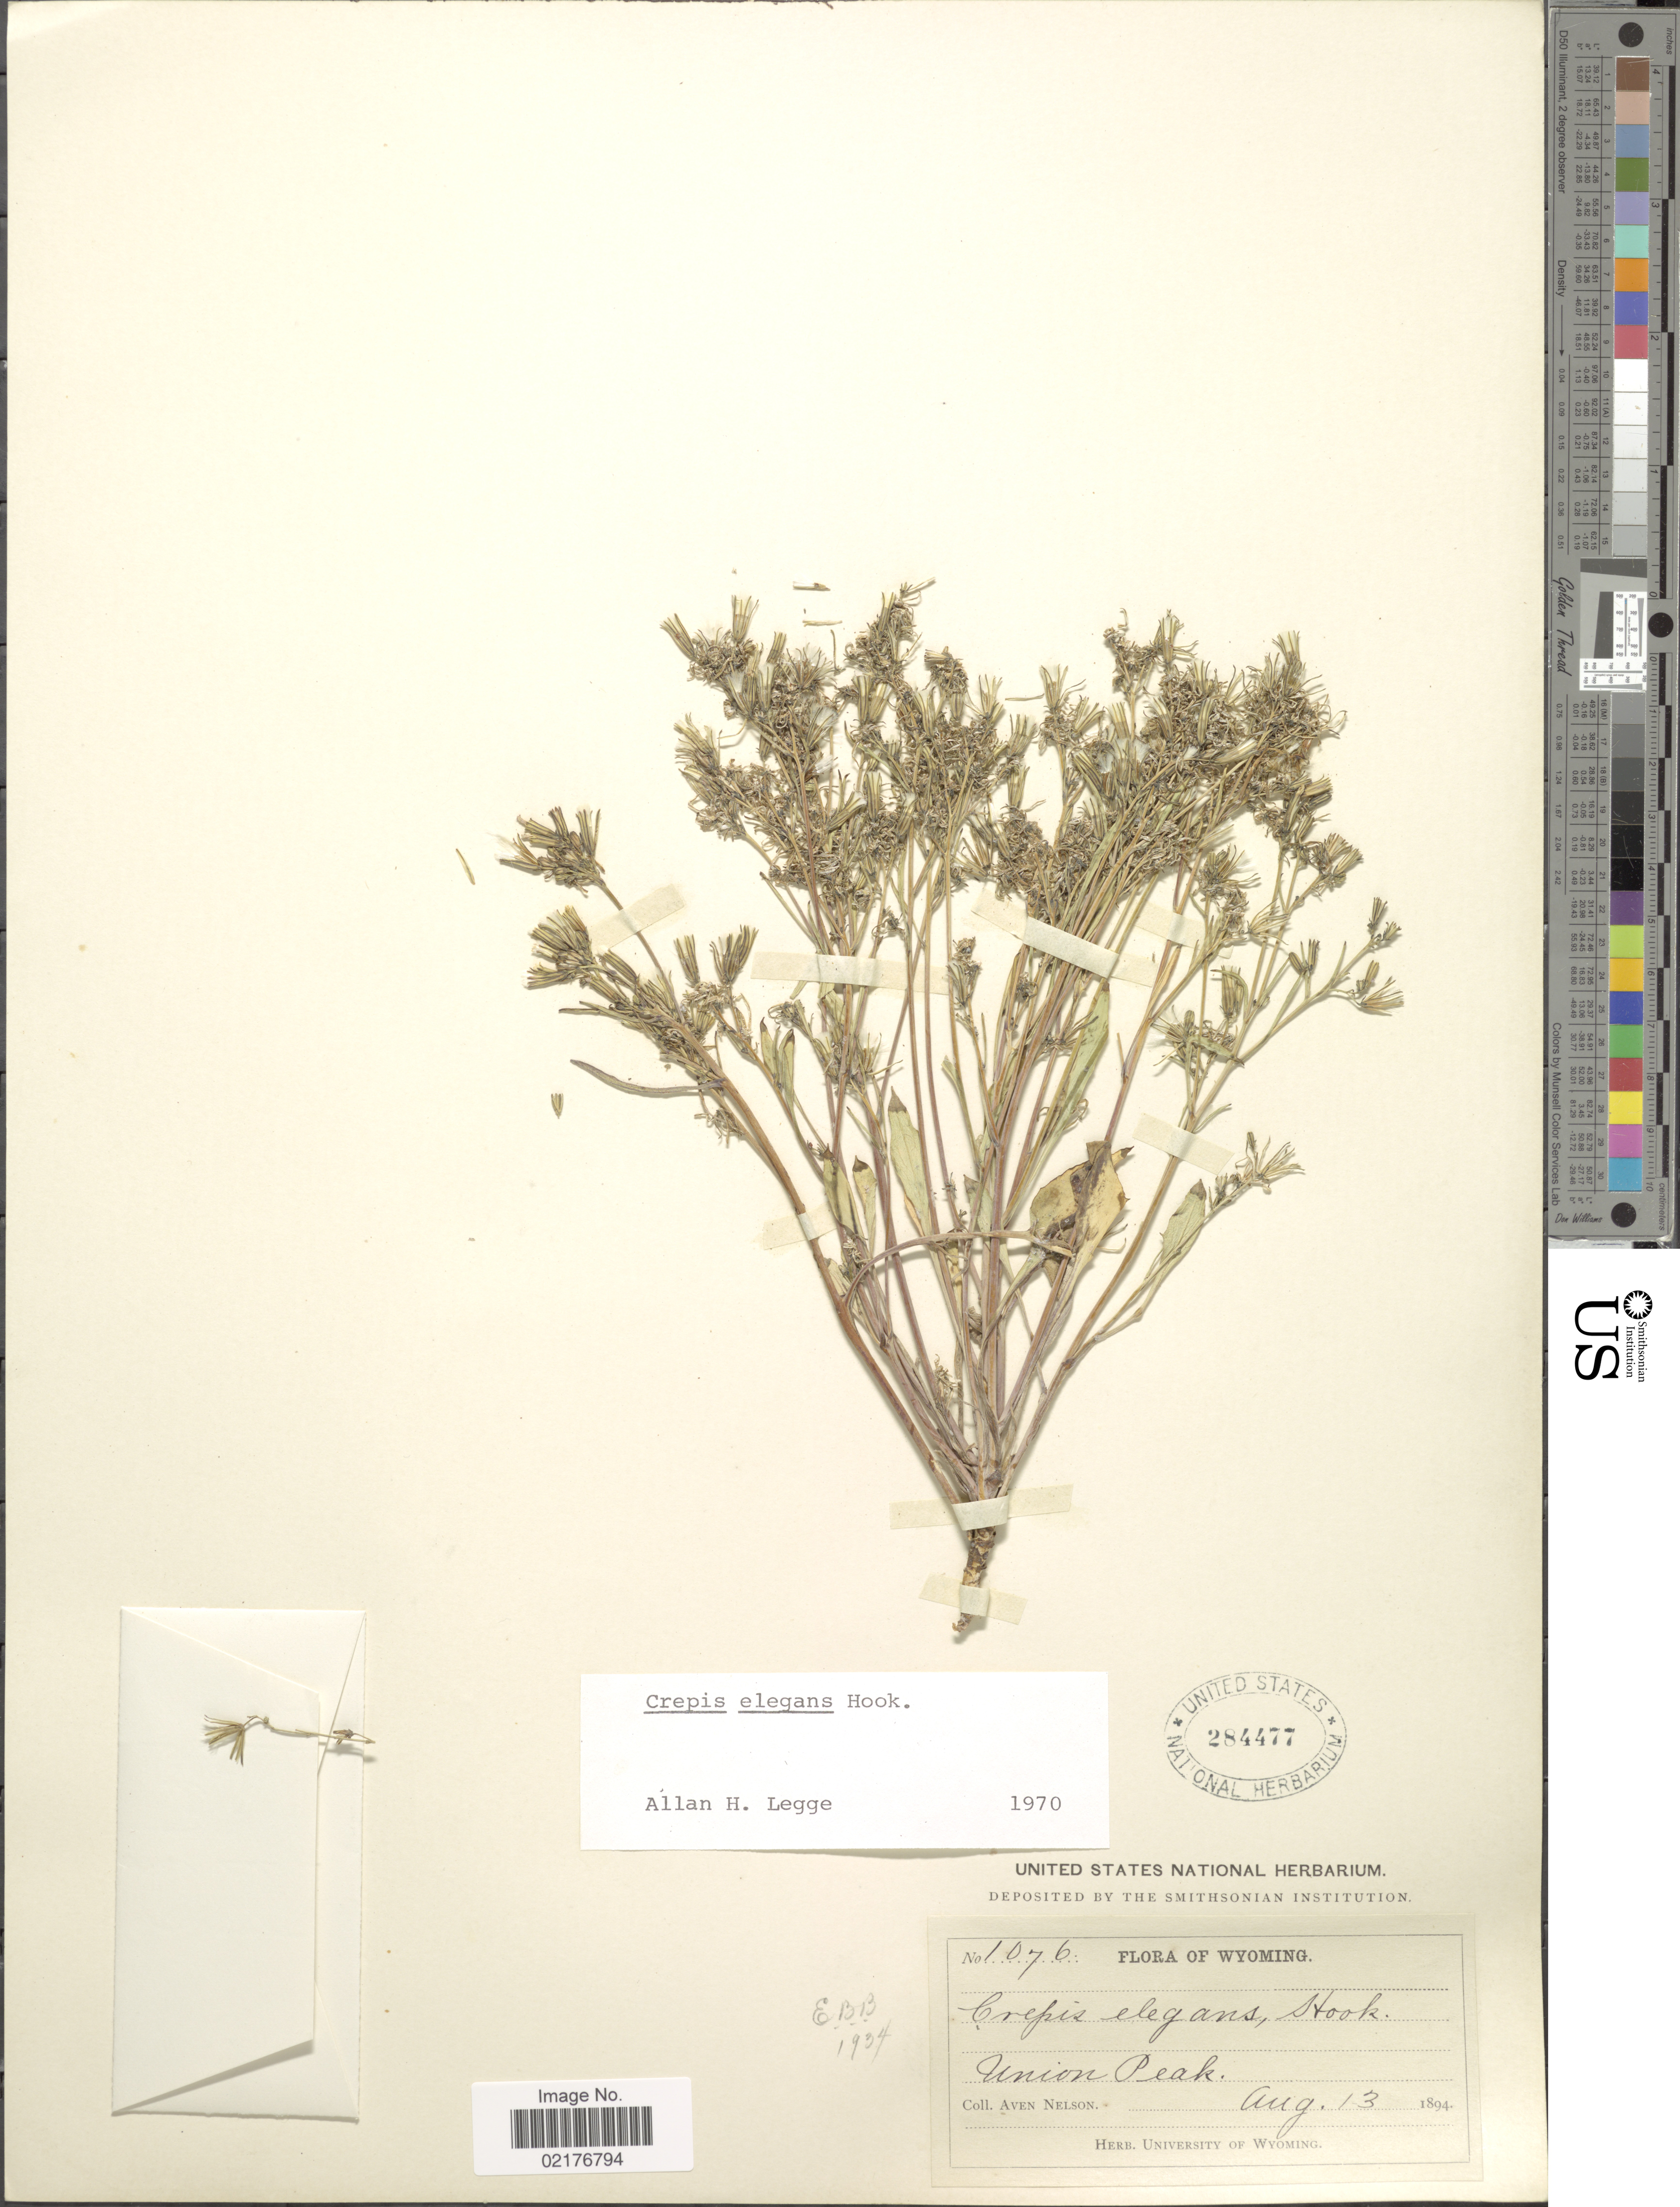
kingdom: Plantae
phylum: Tracheophyta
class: Magnoliopsida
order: Asterales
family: Asteraceae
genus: Askellia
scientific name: Askellia elegans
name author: (Hook.) W.A. Weber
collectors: A. Nelson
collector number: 1076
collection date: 1894-08-13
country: United States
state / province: Wyoming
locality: Union Peak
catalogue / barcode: US 284477